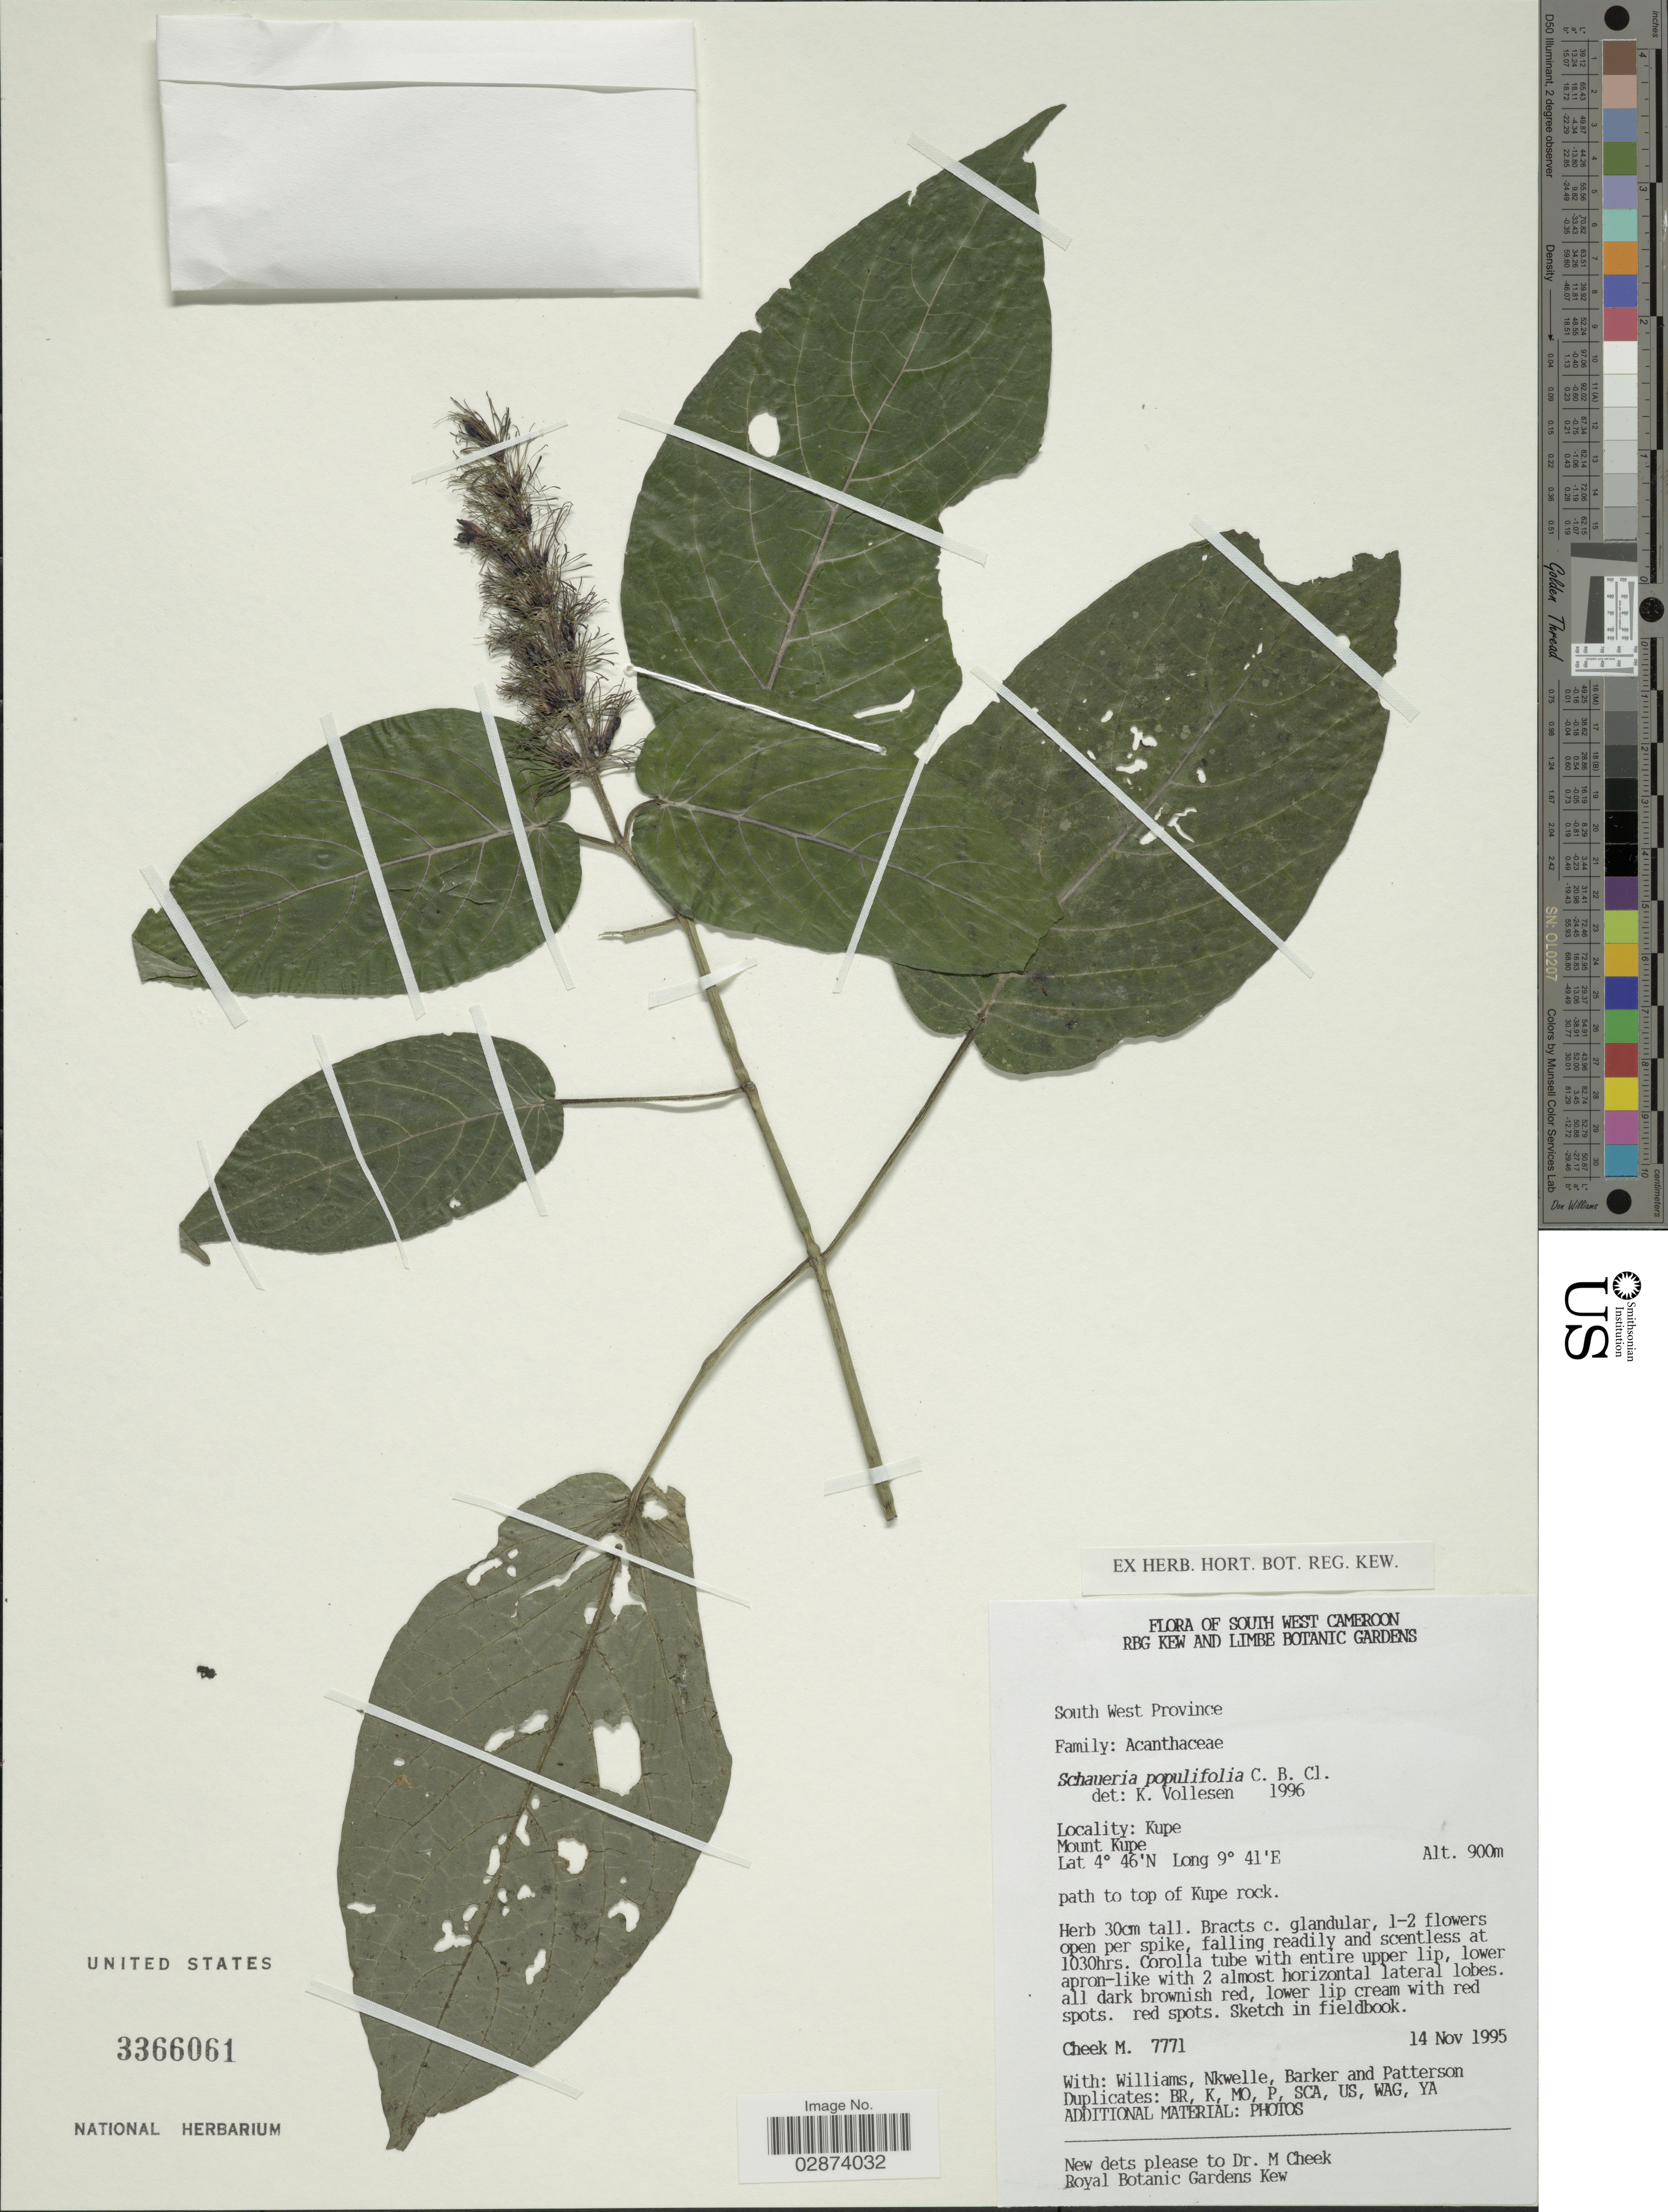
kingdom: Plantae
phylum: Tracheophyta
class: Magnoliopsida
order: Lamiales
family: Acanthaceae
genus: Schaueria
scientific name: Schaueria populifolia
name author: C.B. Clarke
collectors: M. Cheek, -- Williams, -. Nkwelle, Barker, -- & -. Patterson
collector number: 7771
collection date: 1995-11-14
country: Cameroon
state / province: Sud-Ouest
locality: South West Cameroon. South West Province. Kupe. Mount Kupe.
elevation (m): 900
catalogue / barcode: US 3366061